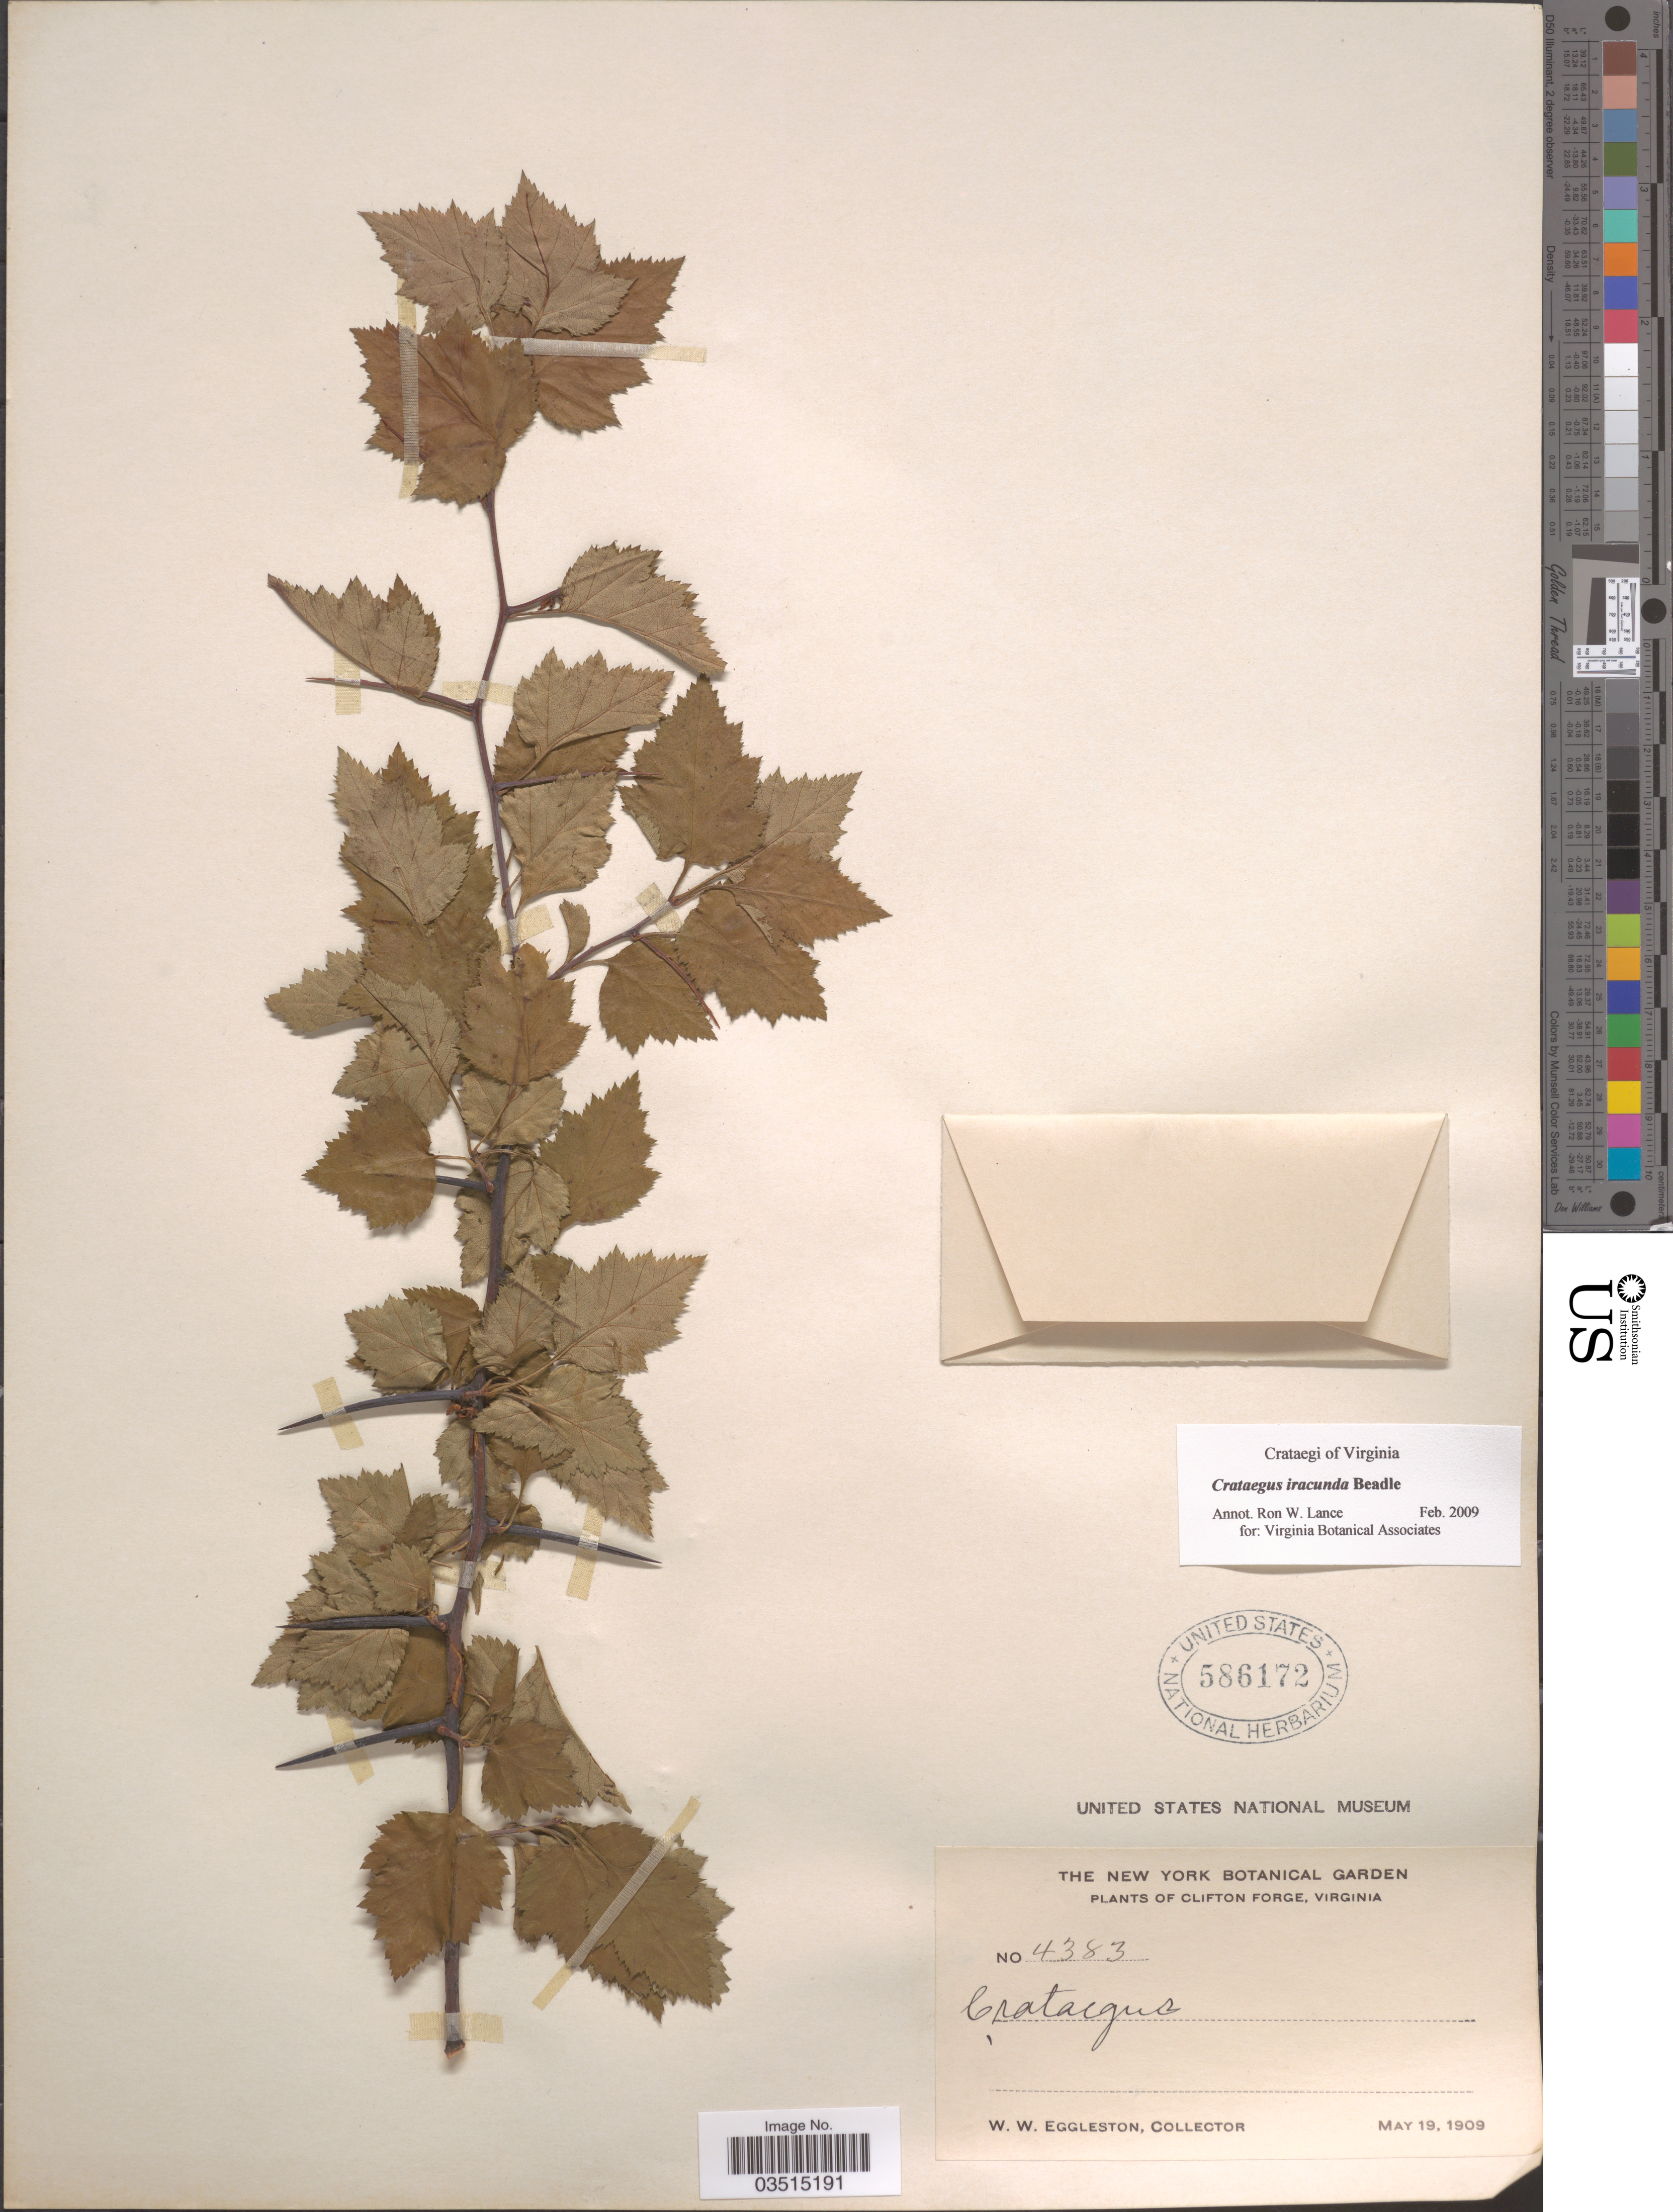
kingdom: Plantae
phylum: Tracheophyta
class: Magnoliopsida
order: Rosales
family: Rosaceae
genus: Crataegus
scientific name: Crataegus iracunda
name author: Beadle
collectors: W. W. Eggleston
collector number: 4383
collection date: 1909-05-19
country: United States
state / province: Virginia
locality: Clifton Forge.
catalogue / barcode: US 586172